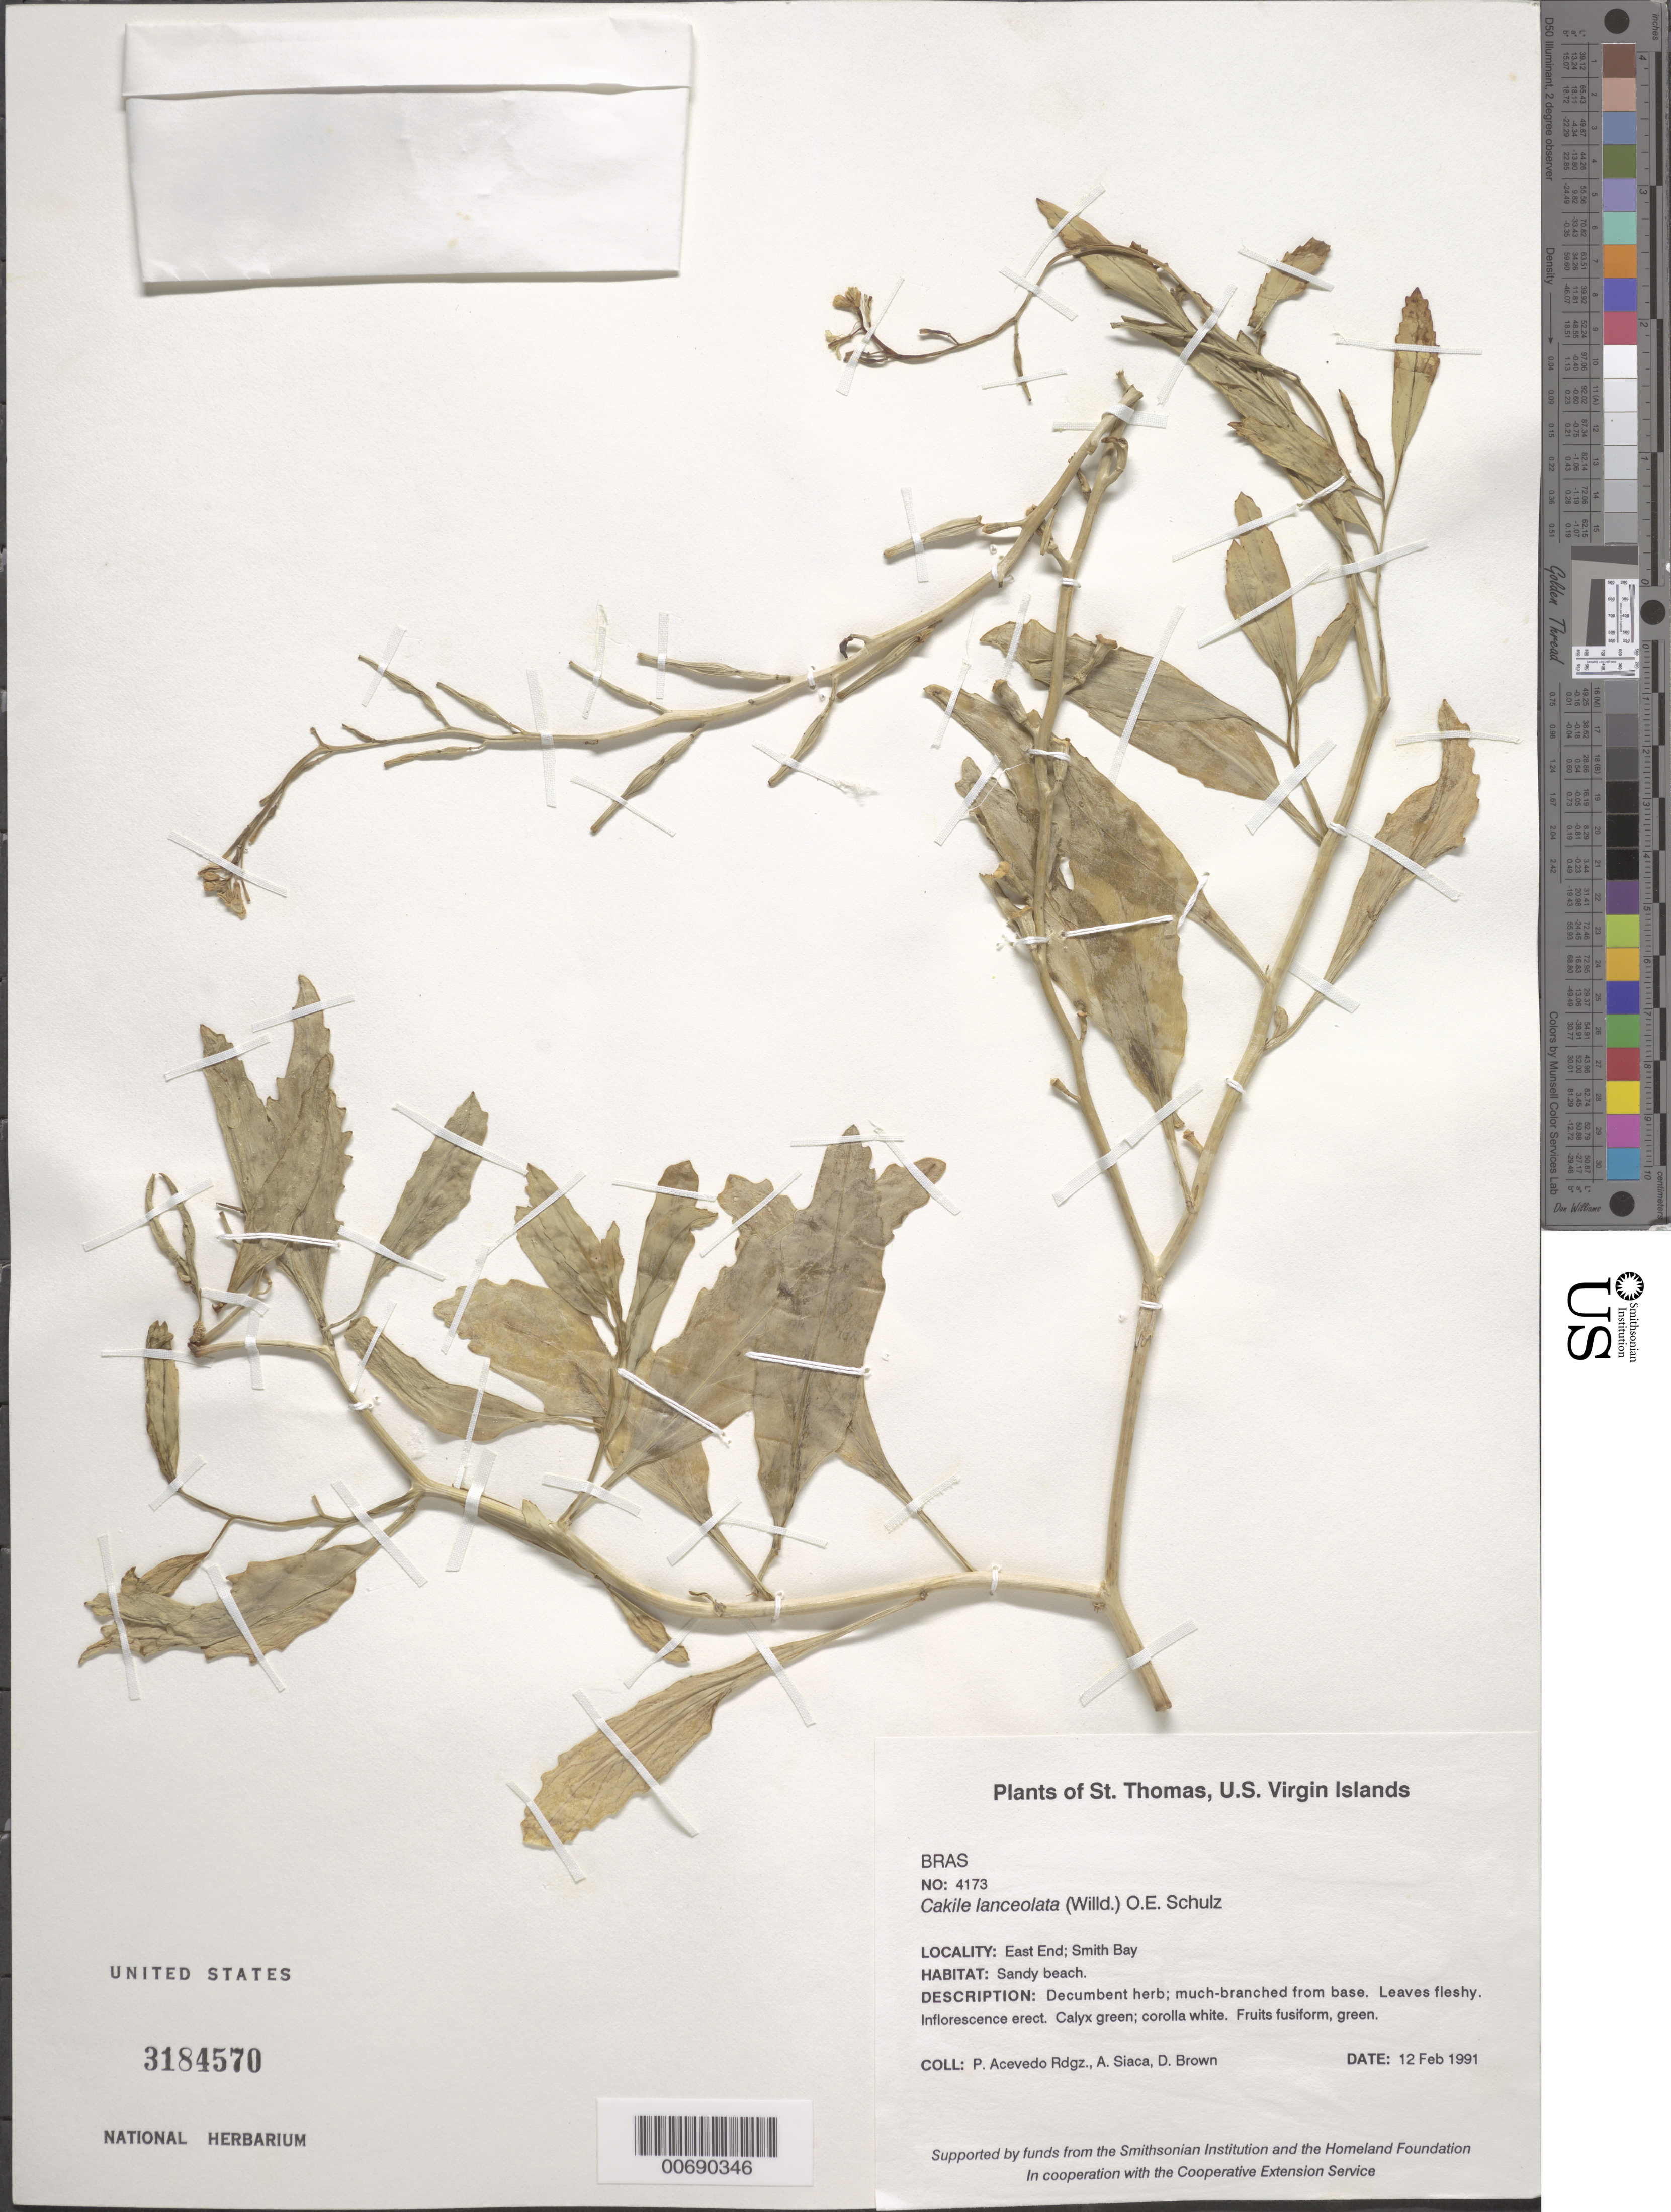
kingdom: Plantae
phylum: Tracheophyta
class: Magnoliopsida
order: Brassicales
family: Brassicaceae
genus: Cakile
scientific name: Cakile lanceolata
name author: (Willd.) O.E. Schulz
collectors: P. Acevedo-Rodr., A. Siaca & D. Brown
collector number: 4173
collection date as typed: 12 Feb 1991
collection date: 1991-02-12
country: U.S. Virgin Islands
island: St. Thomas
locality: East End; Smith Bay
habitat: Sandy beach.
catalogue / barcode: US 3184570